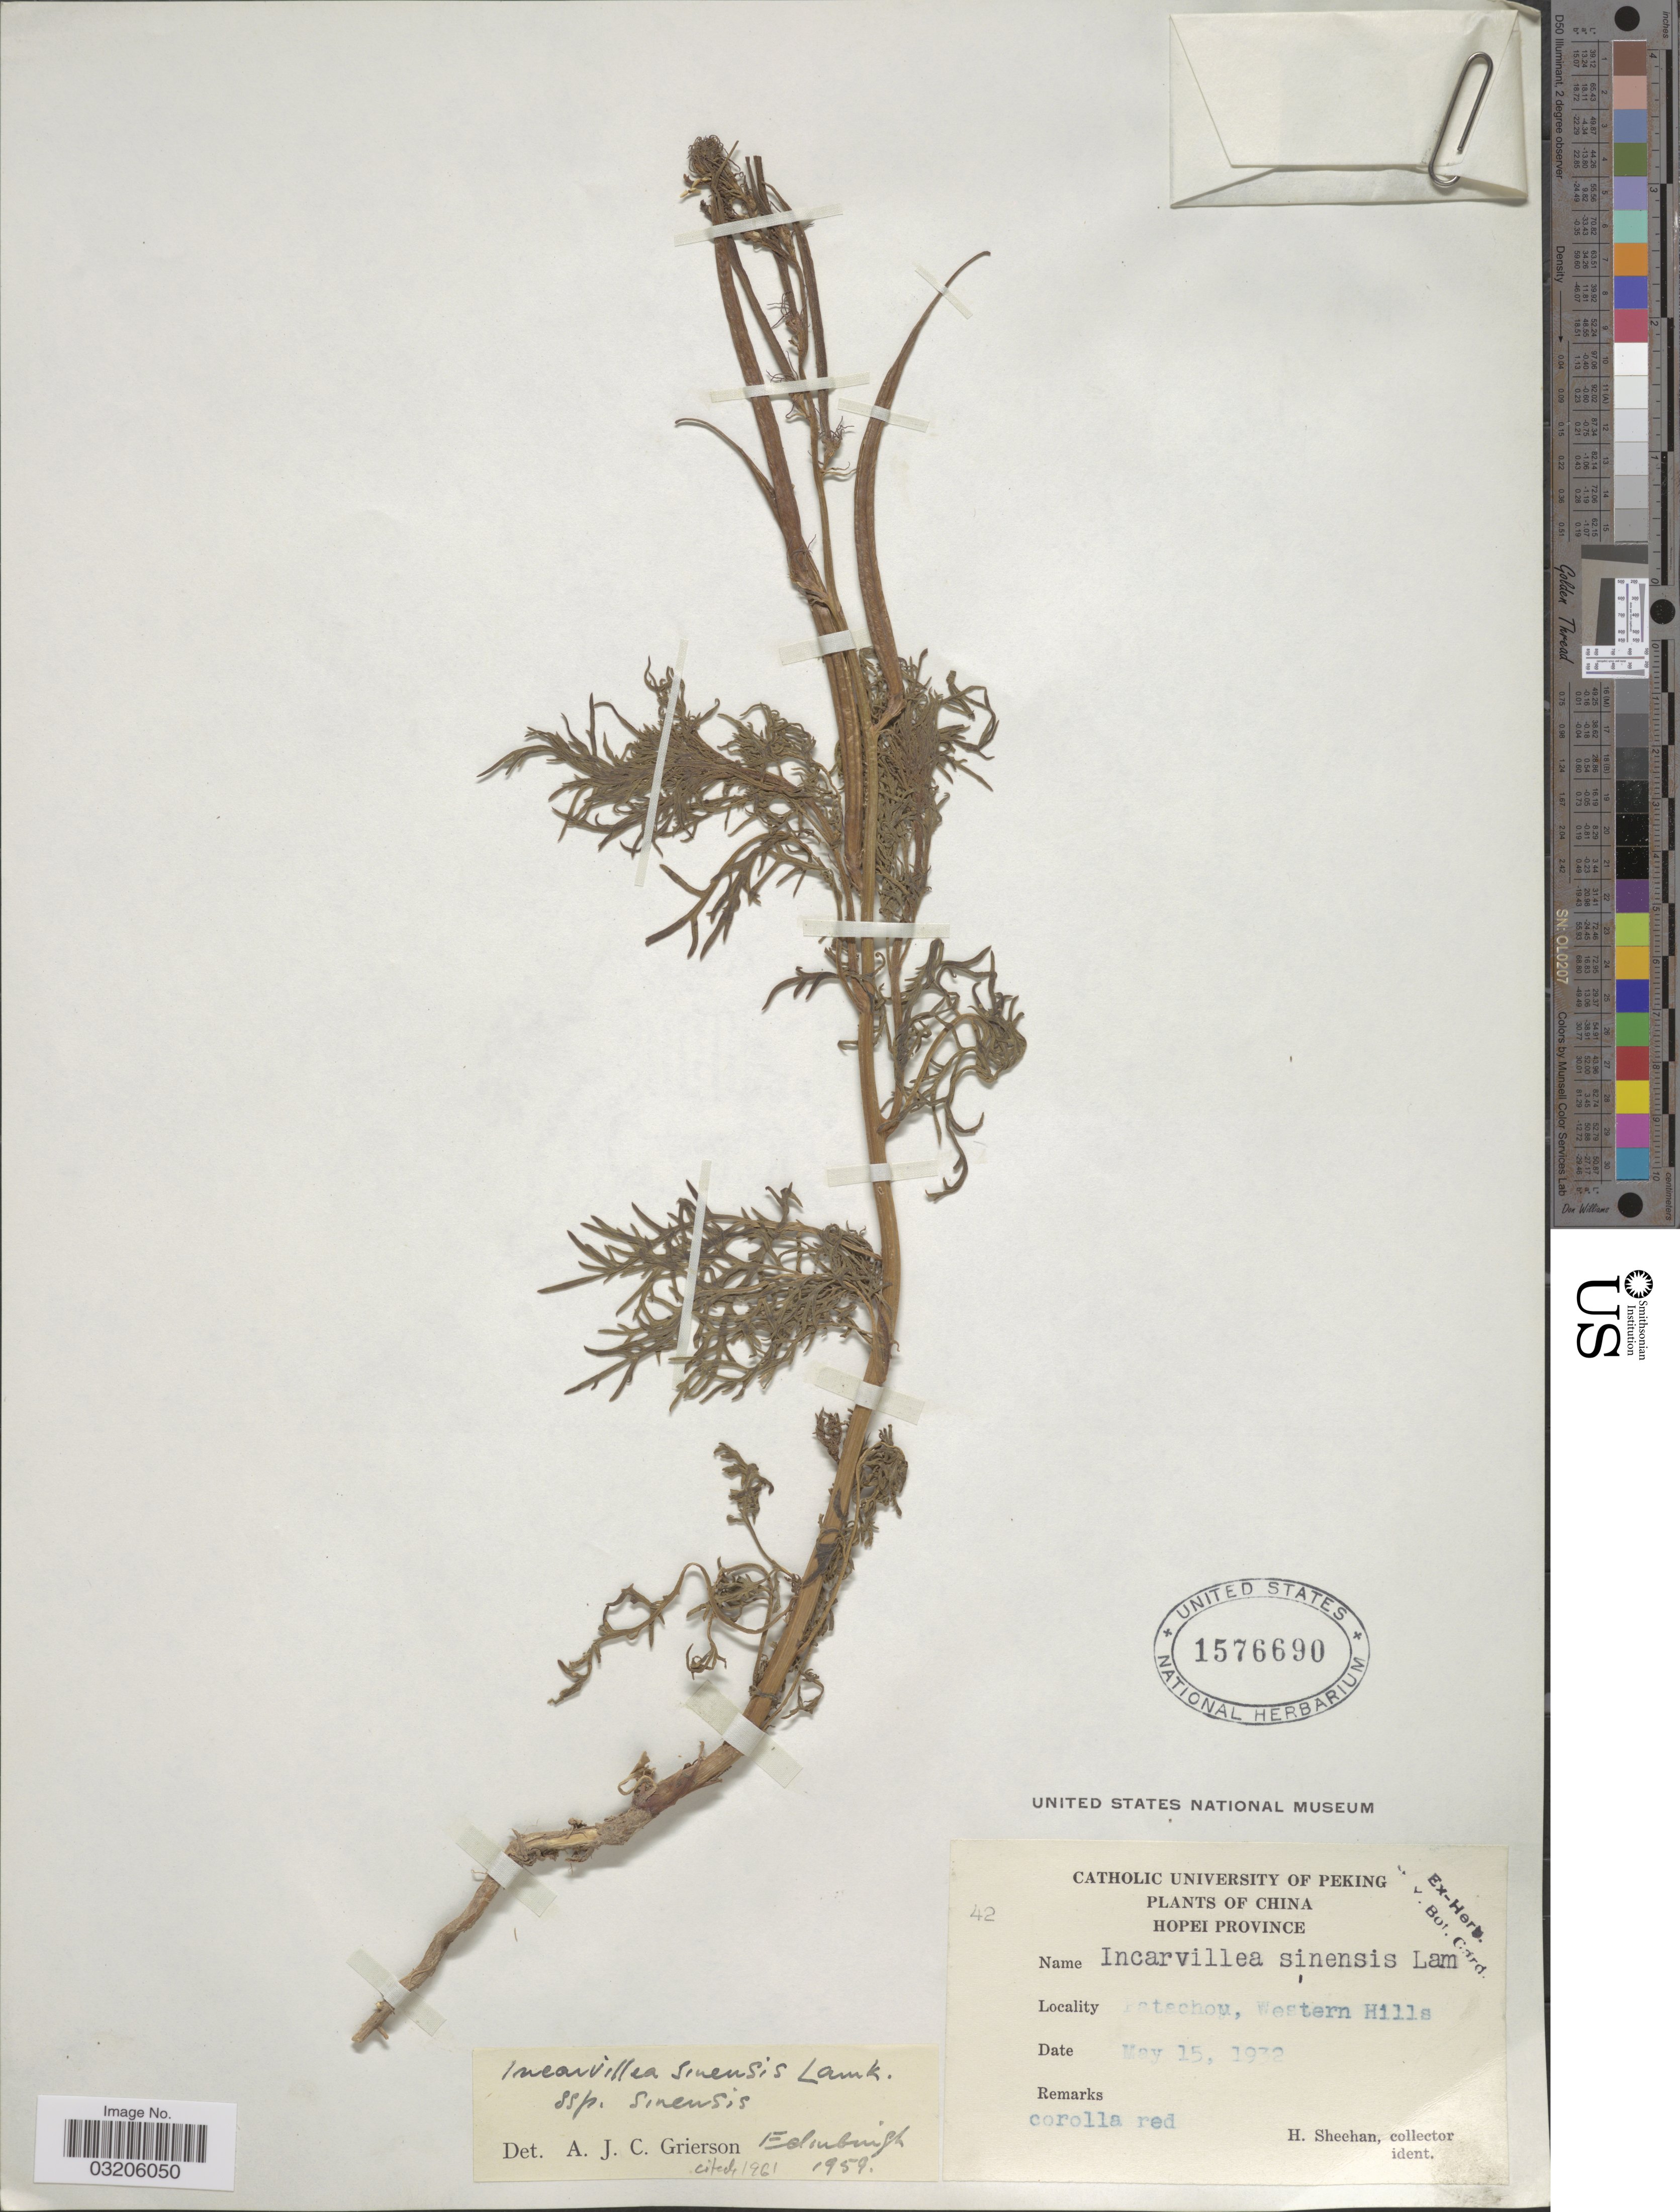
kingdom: Plantae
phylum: Tracheophyta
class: Magnoliopsida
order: Lamiales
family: Bignoniaceae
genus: Incarvillea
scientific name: Incarvillea sinensis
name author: Lam.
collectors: H. Sheehan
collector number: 42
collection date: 1932-05-15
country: China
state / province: Hebei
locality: Hopei Province. Patachou [interpreted], Western Hills.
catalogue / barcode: US 1576690